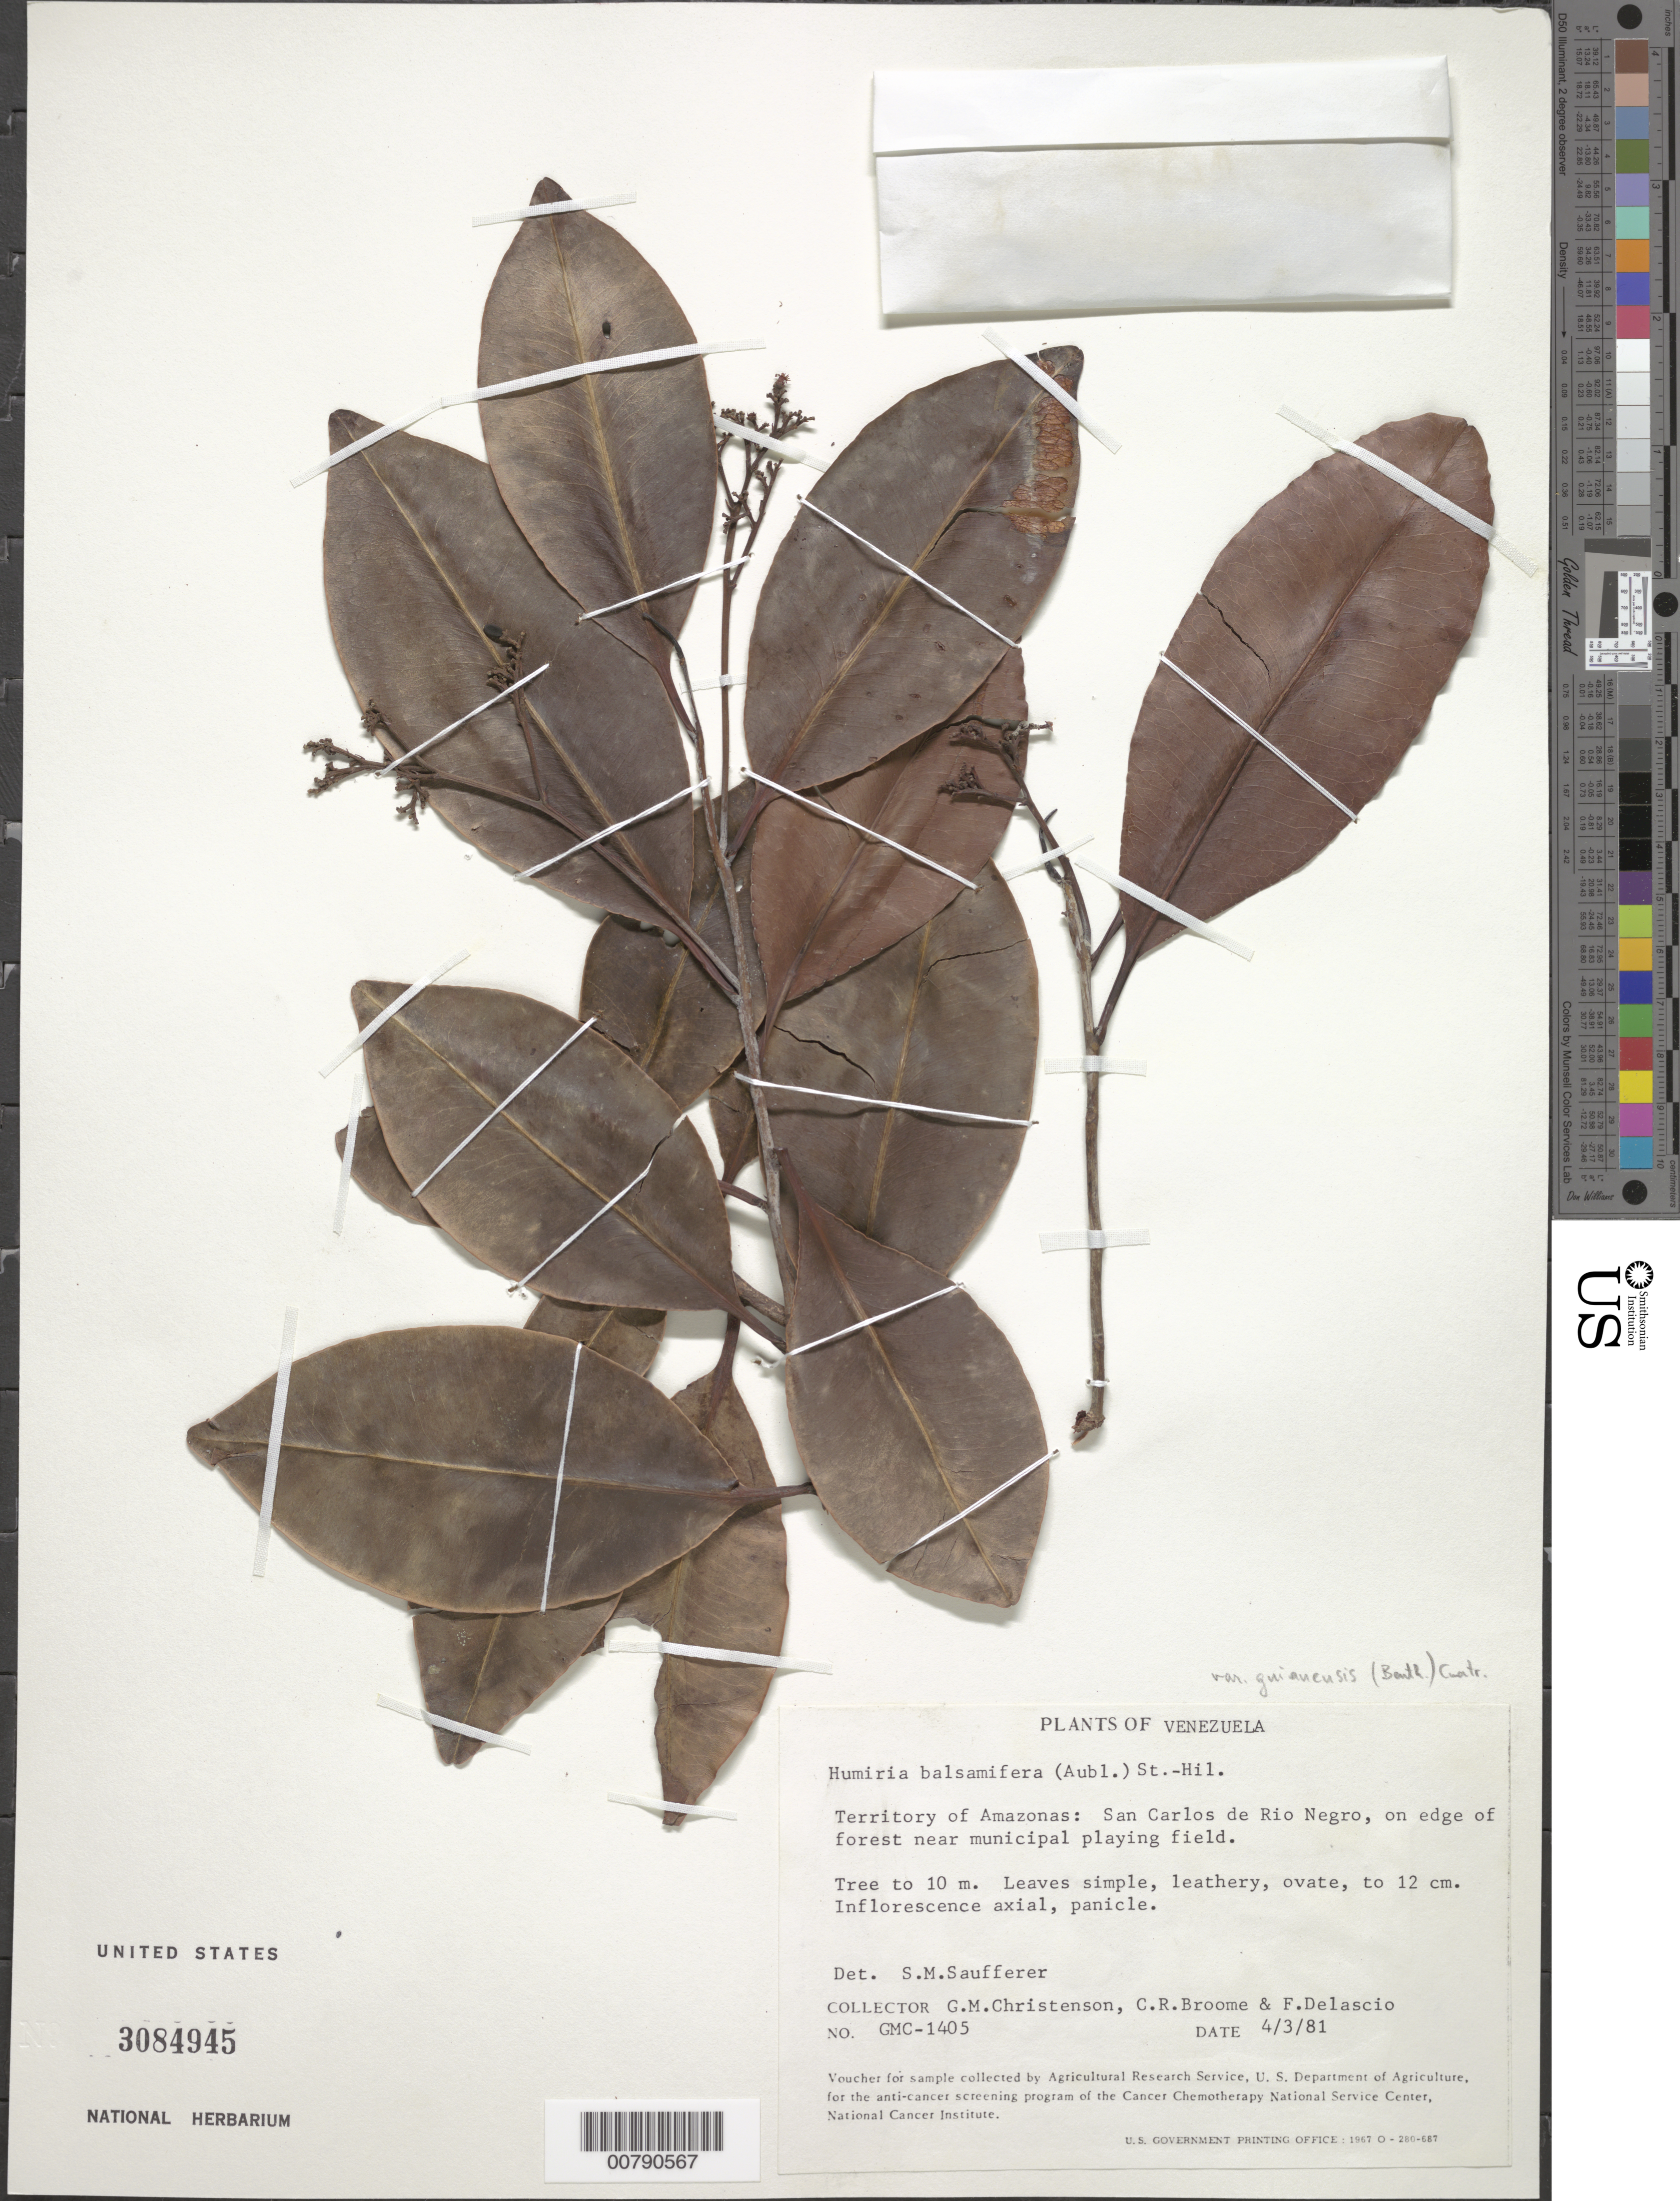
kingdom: Plantae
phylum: Tracheophyta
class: Magnoliopsida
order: Malpighiales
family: Humiriaceae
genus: Humiria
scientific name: Humiria balsamifera var. guianensis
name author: (Benth.) Cuatrec.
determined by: Saufferer, S. M.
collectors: G. Christenson, C. R. Broome & F. Delascio C.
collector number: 1405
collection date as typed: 4-Mar-81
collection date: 1981-03-04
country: Venezuela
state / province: Amazonas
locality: San Carlos de Río Negro, near municipal playing field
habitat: Edge of forest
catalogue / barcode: US 3084945